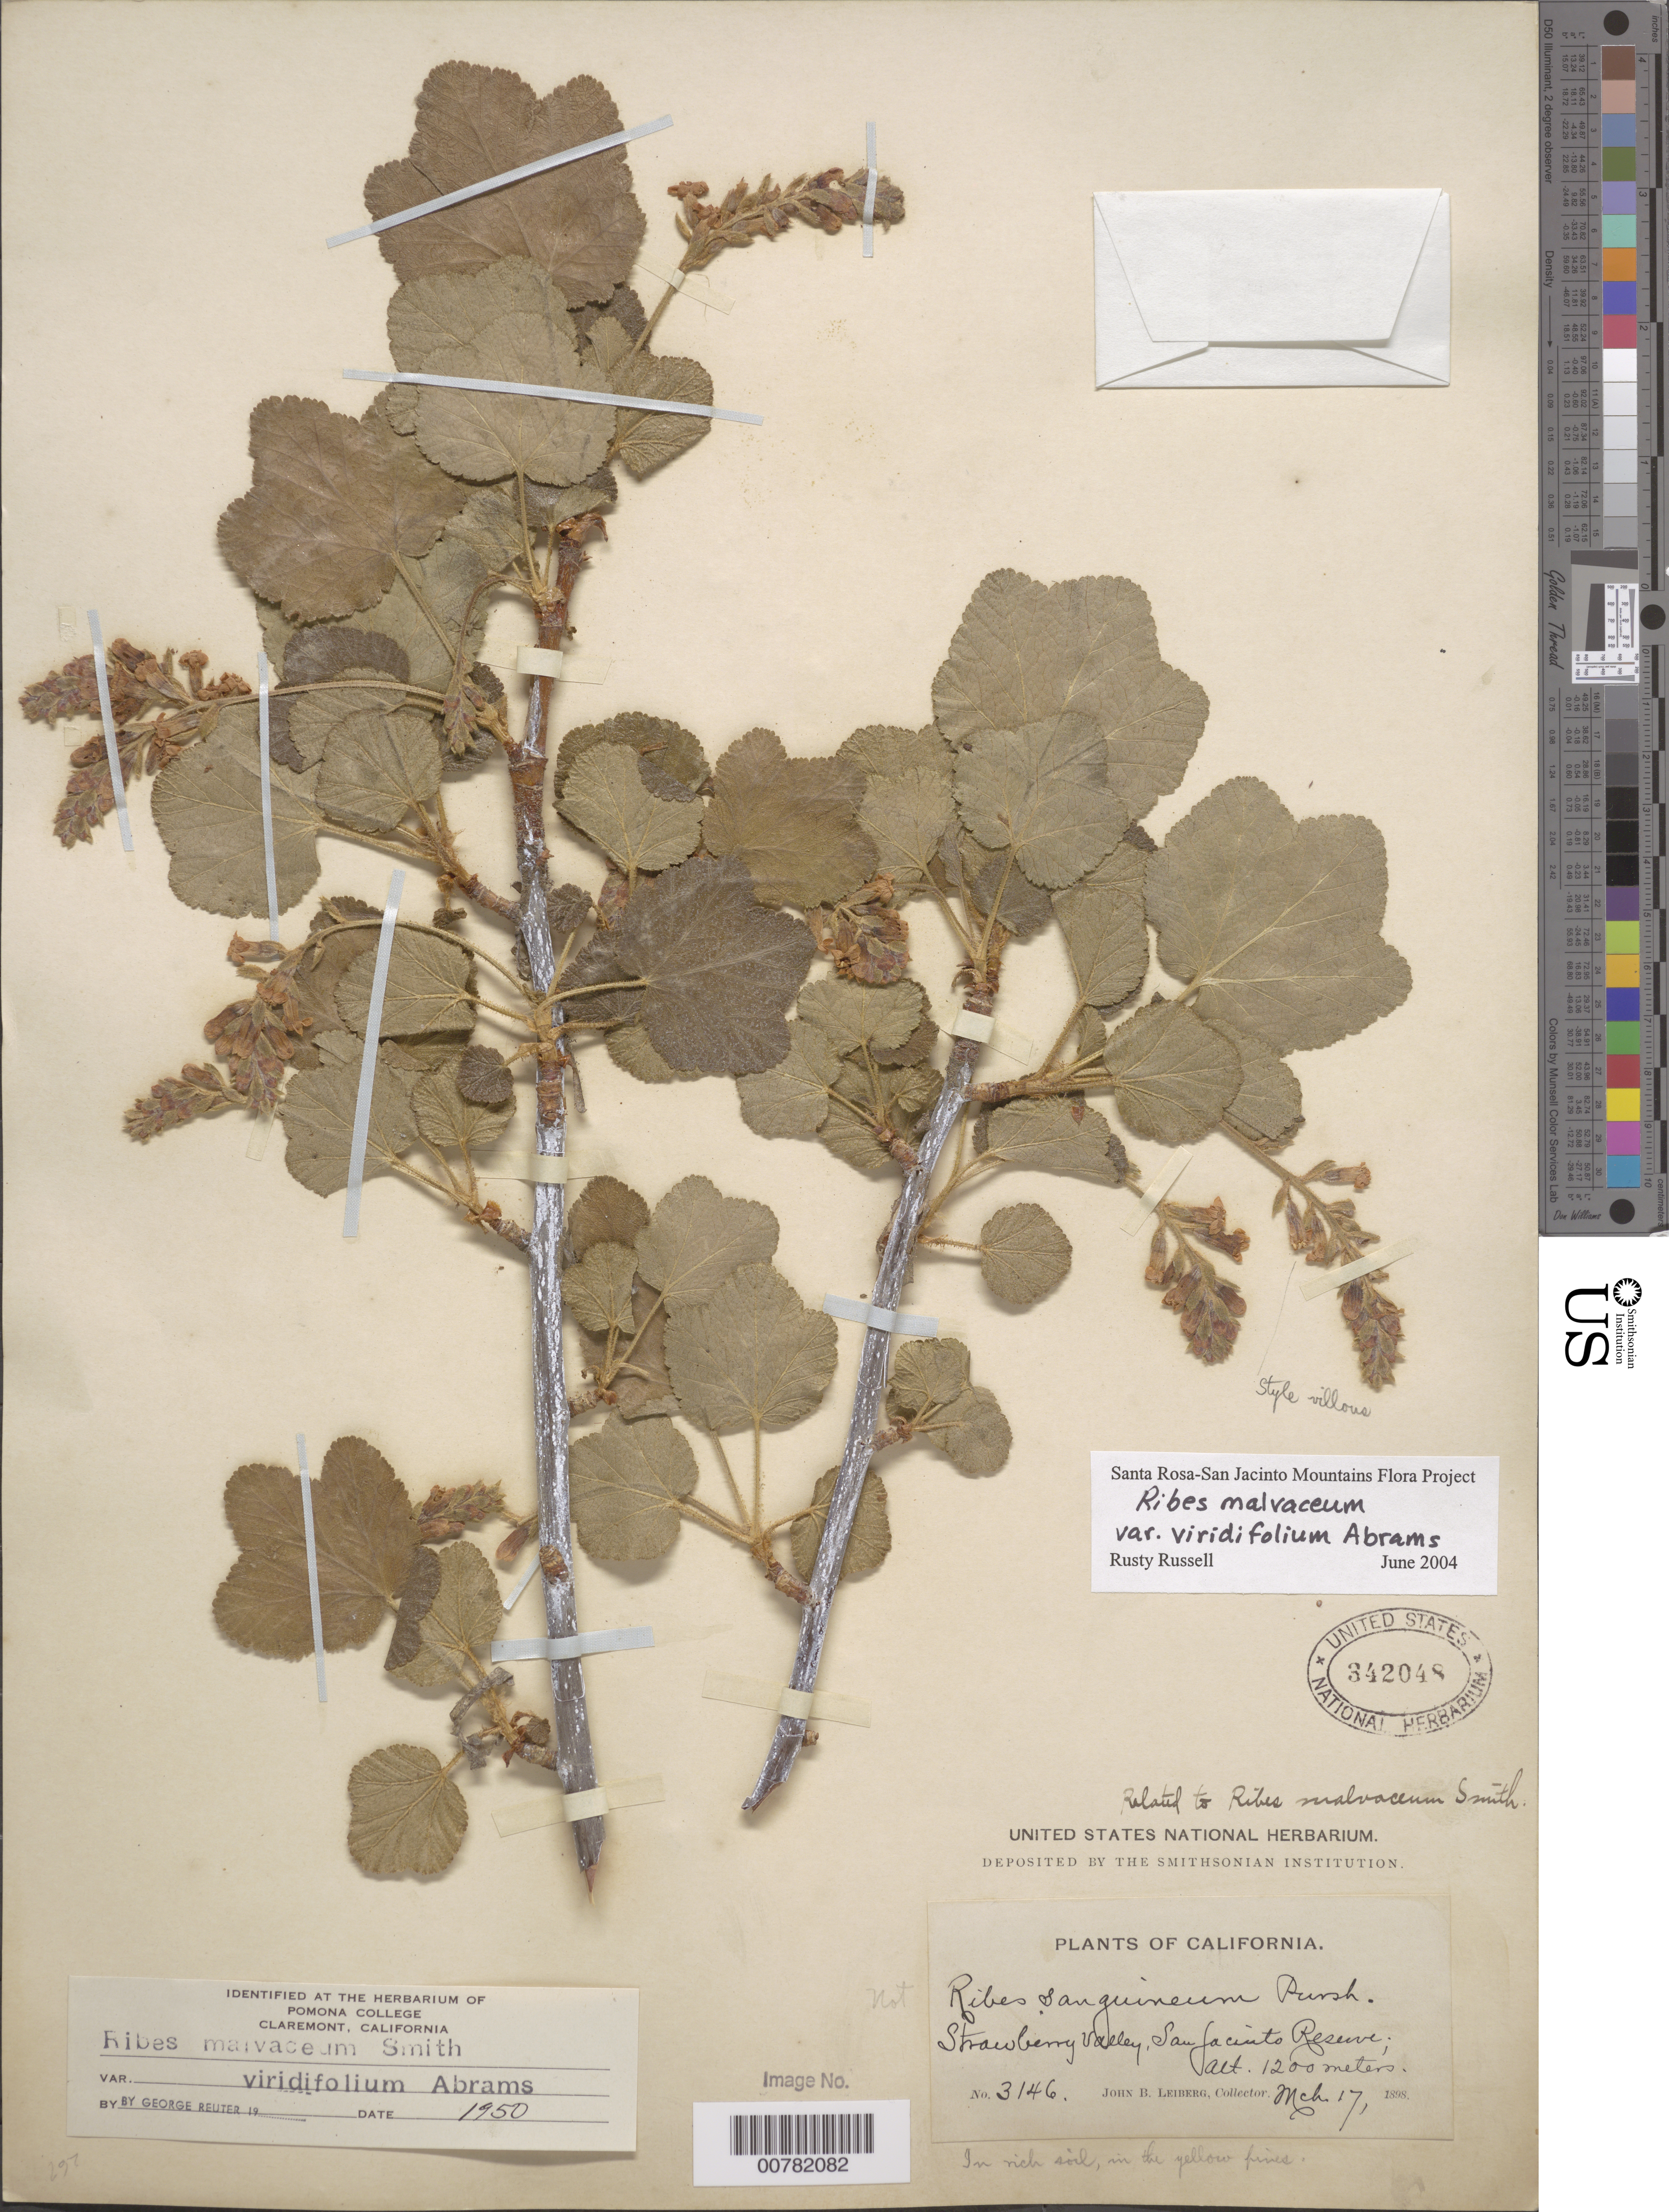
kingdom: Plantae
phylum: Tracheophyta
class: Magnoliopsida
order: Saxifragales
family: Grossulariaceae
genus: Ribes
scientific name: Ribes malvaceum var. viridifolium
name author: Abrams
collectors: J. B. Leiberg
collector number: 3146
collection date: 1898-03-17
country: United States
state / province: California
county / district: Riverside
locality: Strawberry Valley, San Jacinto Reserve.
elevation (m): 1200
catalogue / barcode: US 342048